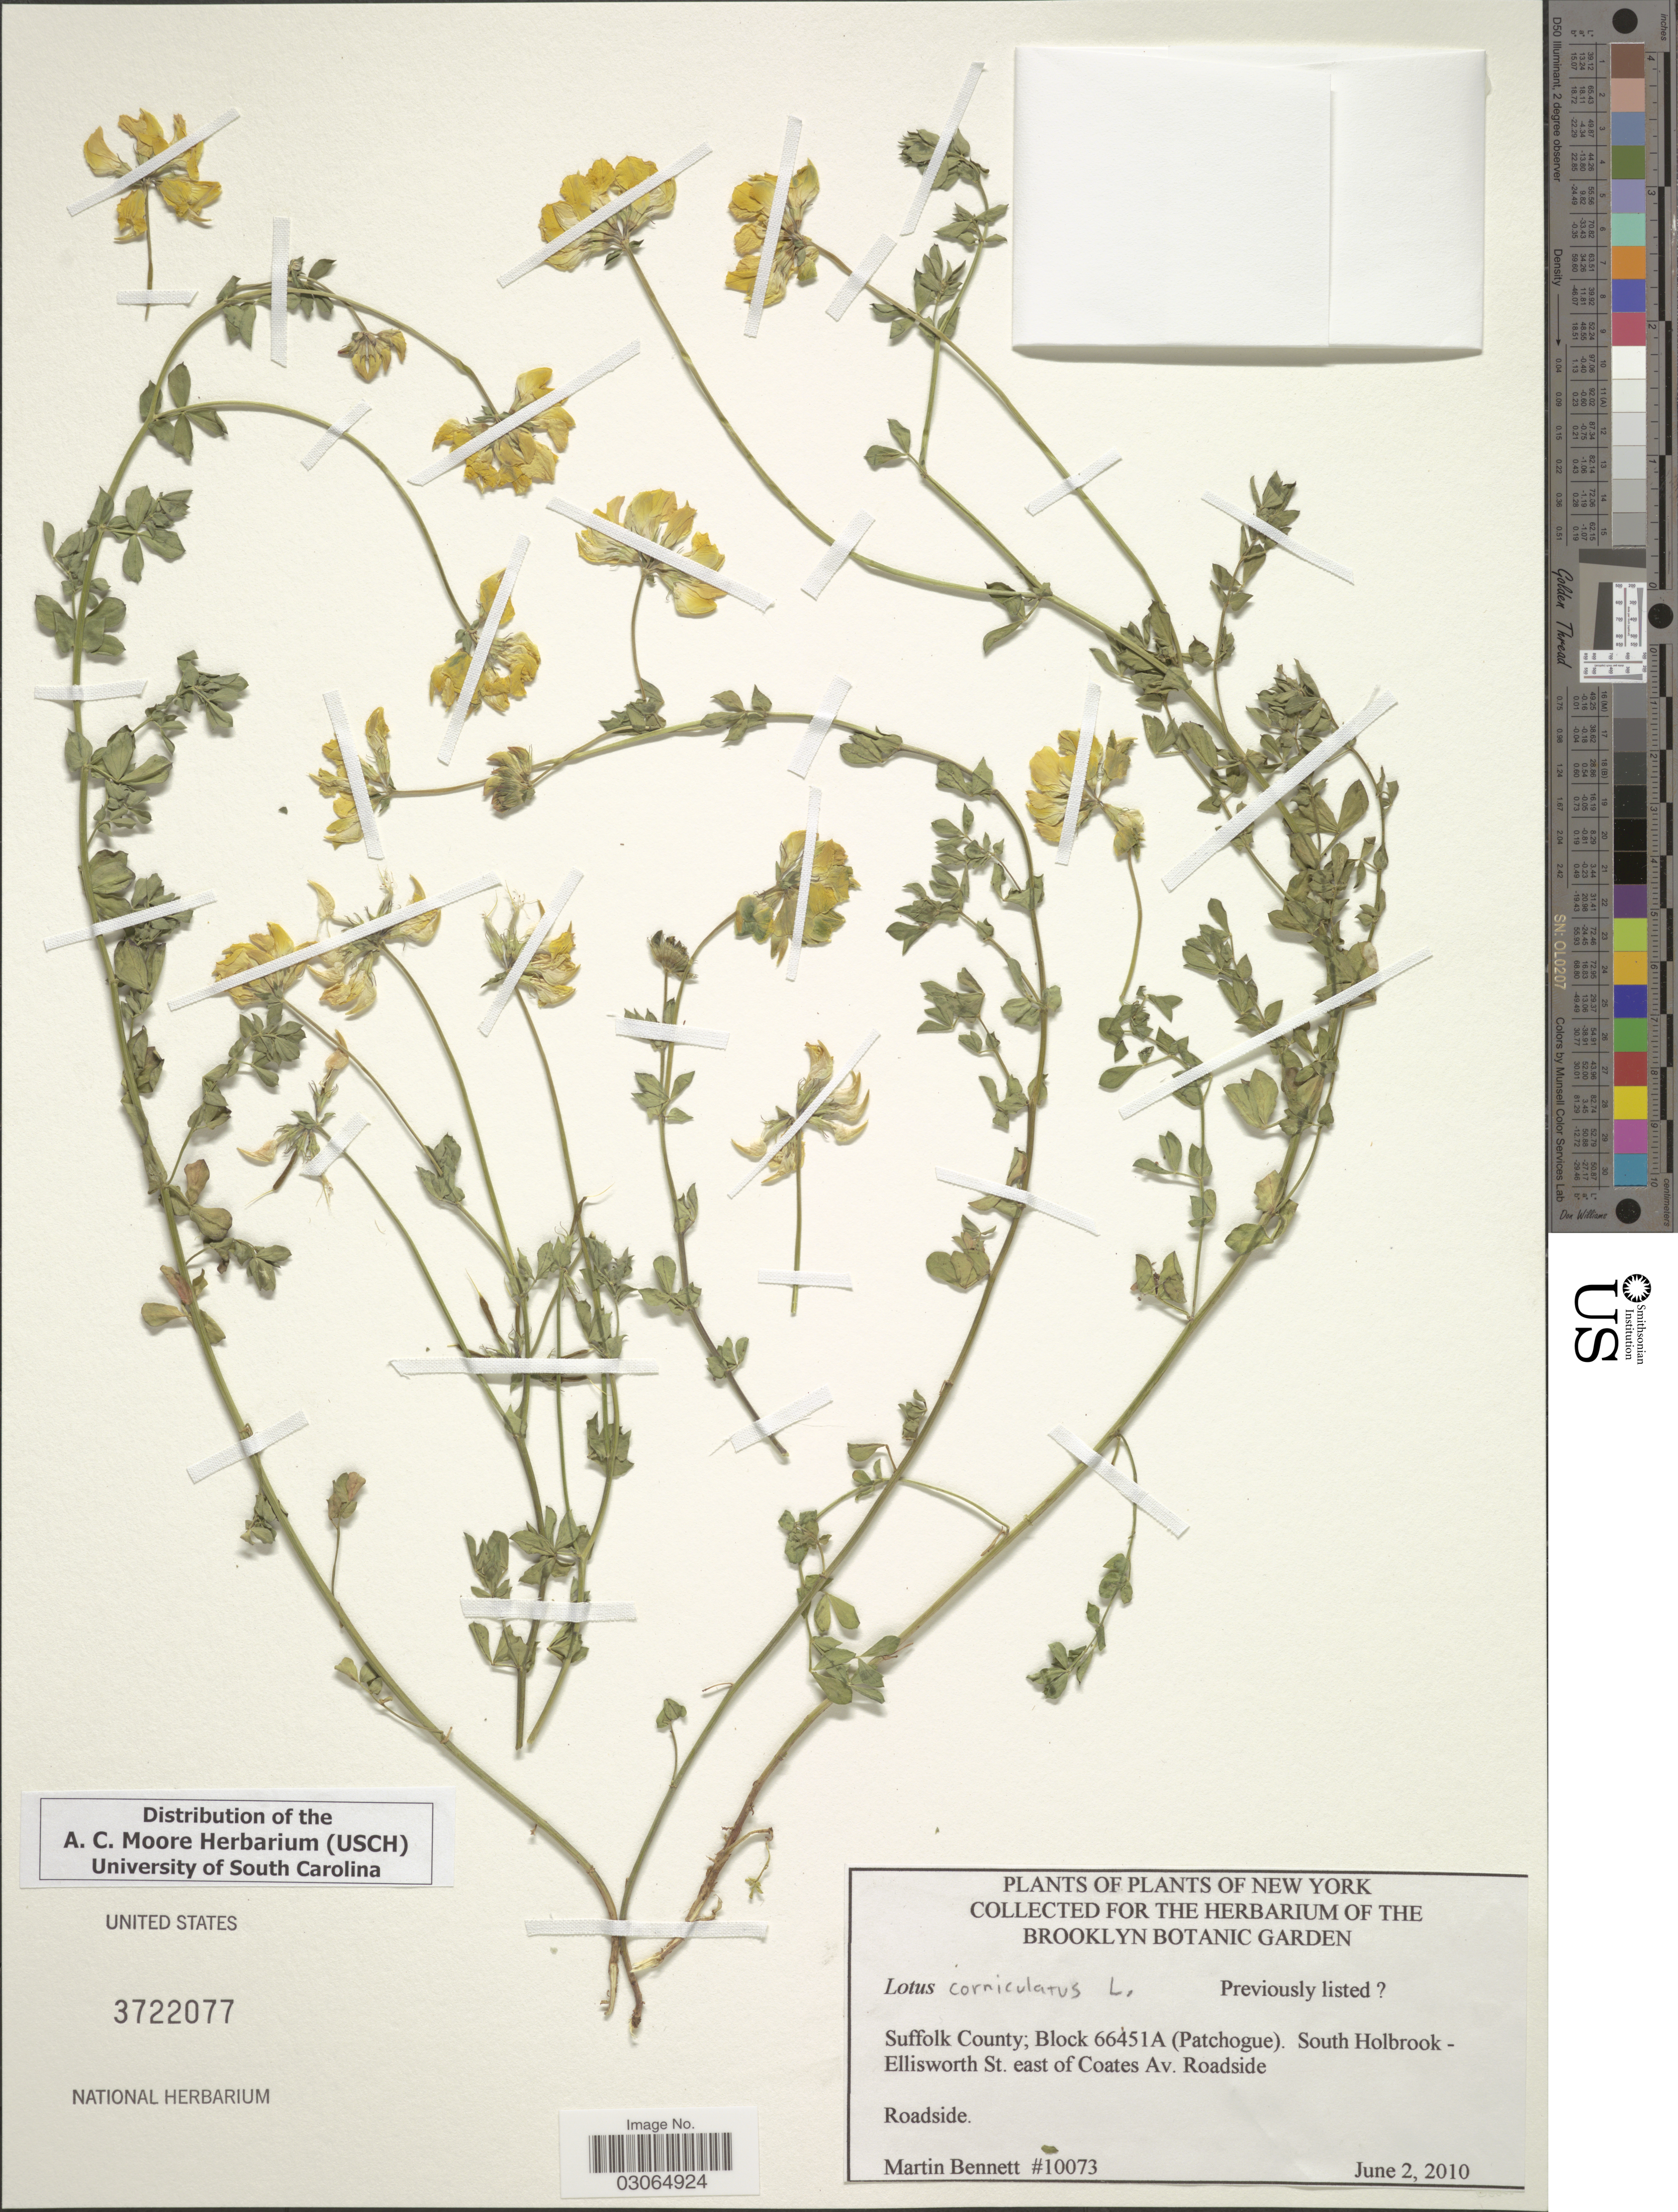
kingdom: Plantae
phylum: Tracheophyta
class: Magnoliopsida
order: Fabales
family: Fabaceae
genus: Lotus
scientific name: Lotus corniculatus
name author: L.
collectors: M. Bennett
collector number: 10073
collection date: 2010-06-02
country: United States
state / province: New York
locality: Suffolk County; Block 66451A (Patchogue). South Holbrook - Ellisworth St. east of Coates Av. Roadside.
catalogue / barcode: US 3722077